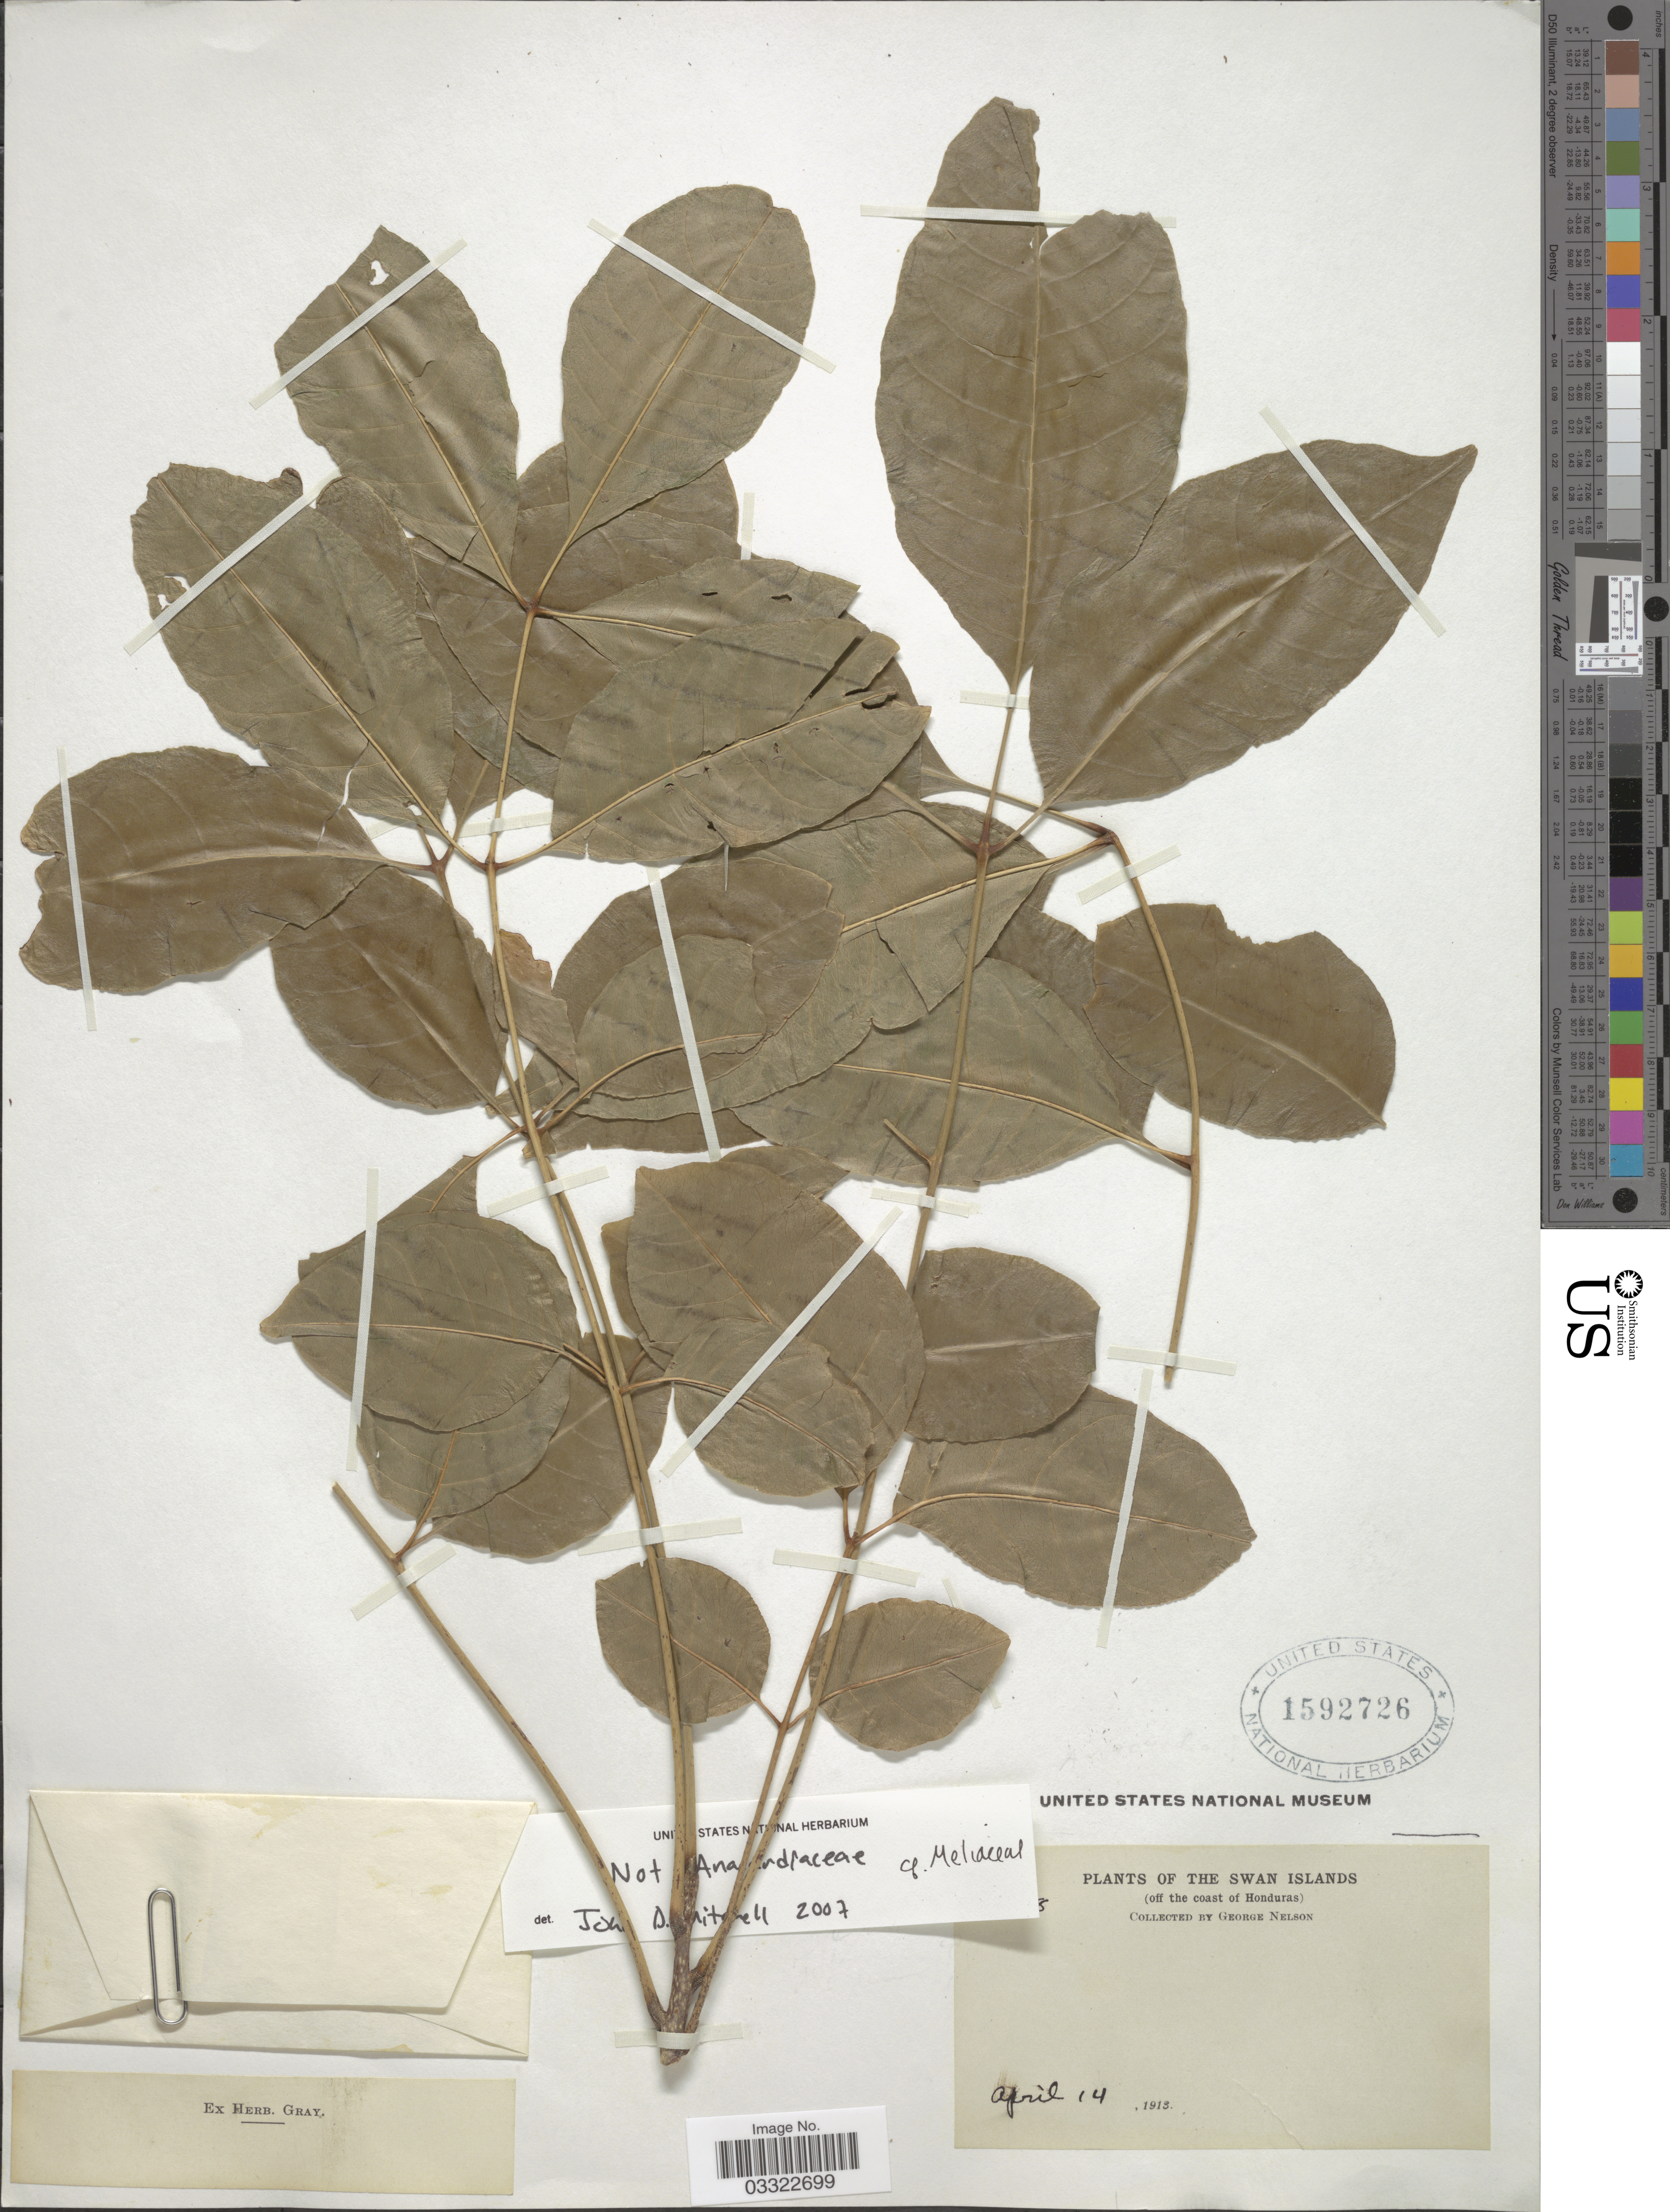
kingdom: Plantae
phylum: Tracheophyta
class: Magnoliopsida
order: Sapindales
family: Meliaceae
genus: Trichilia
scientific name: Trichilia sp.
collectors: G. Nelson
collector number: !8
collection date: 1913-04-14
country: Honduras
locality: The Swan Islands. (off the coast of Honduras).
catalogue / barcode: US 1592726